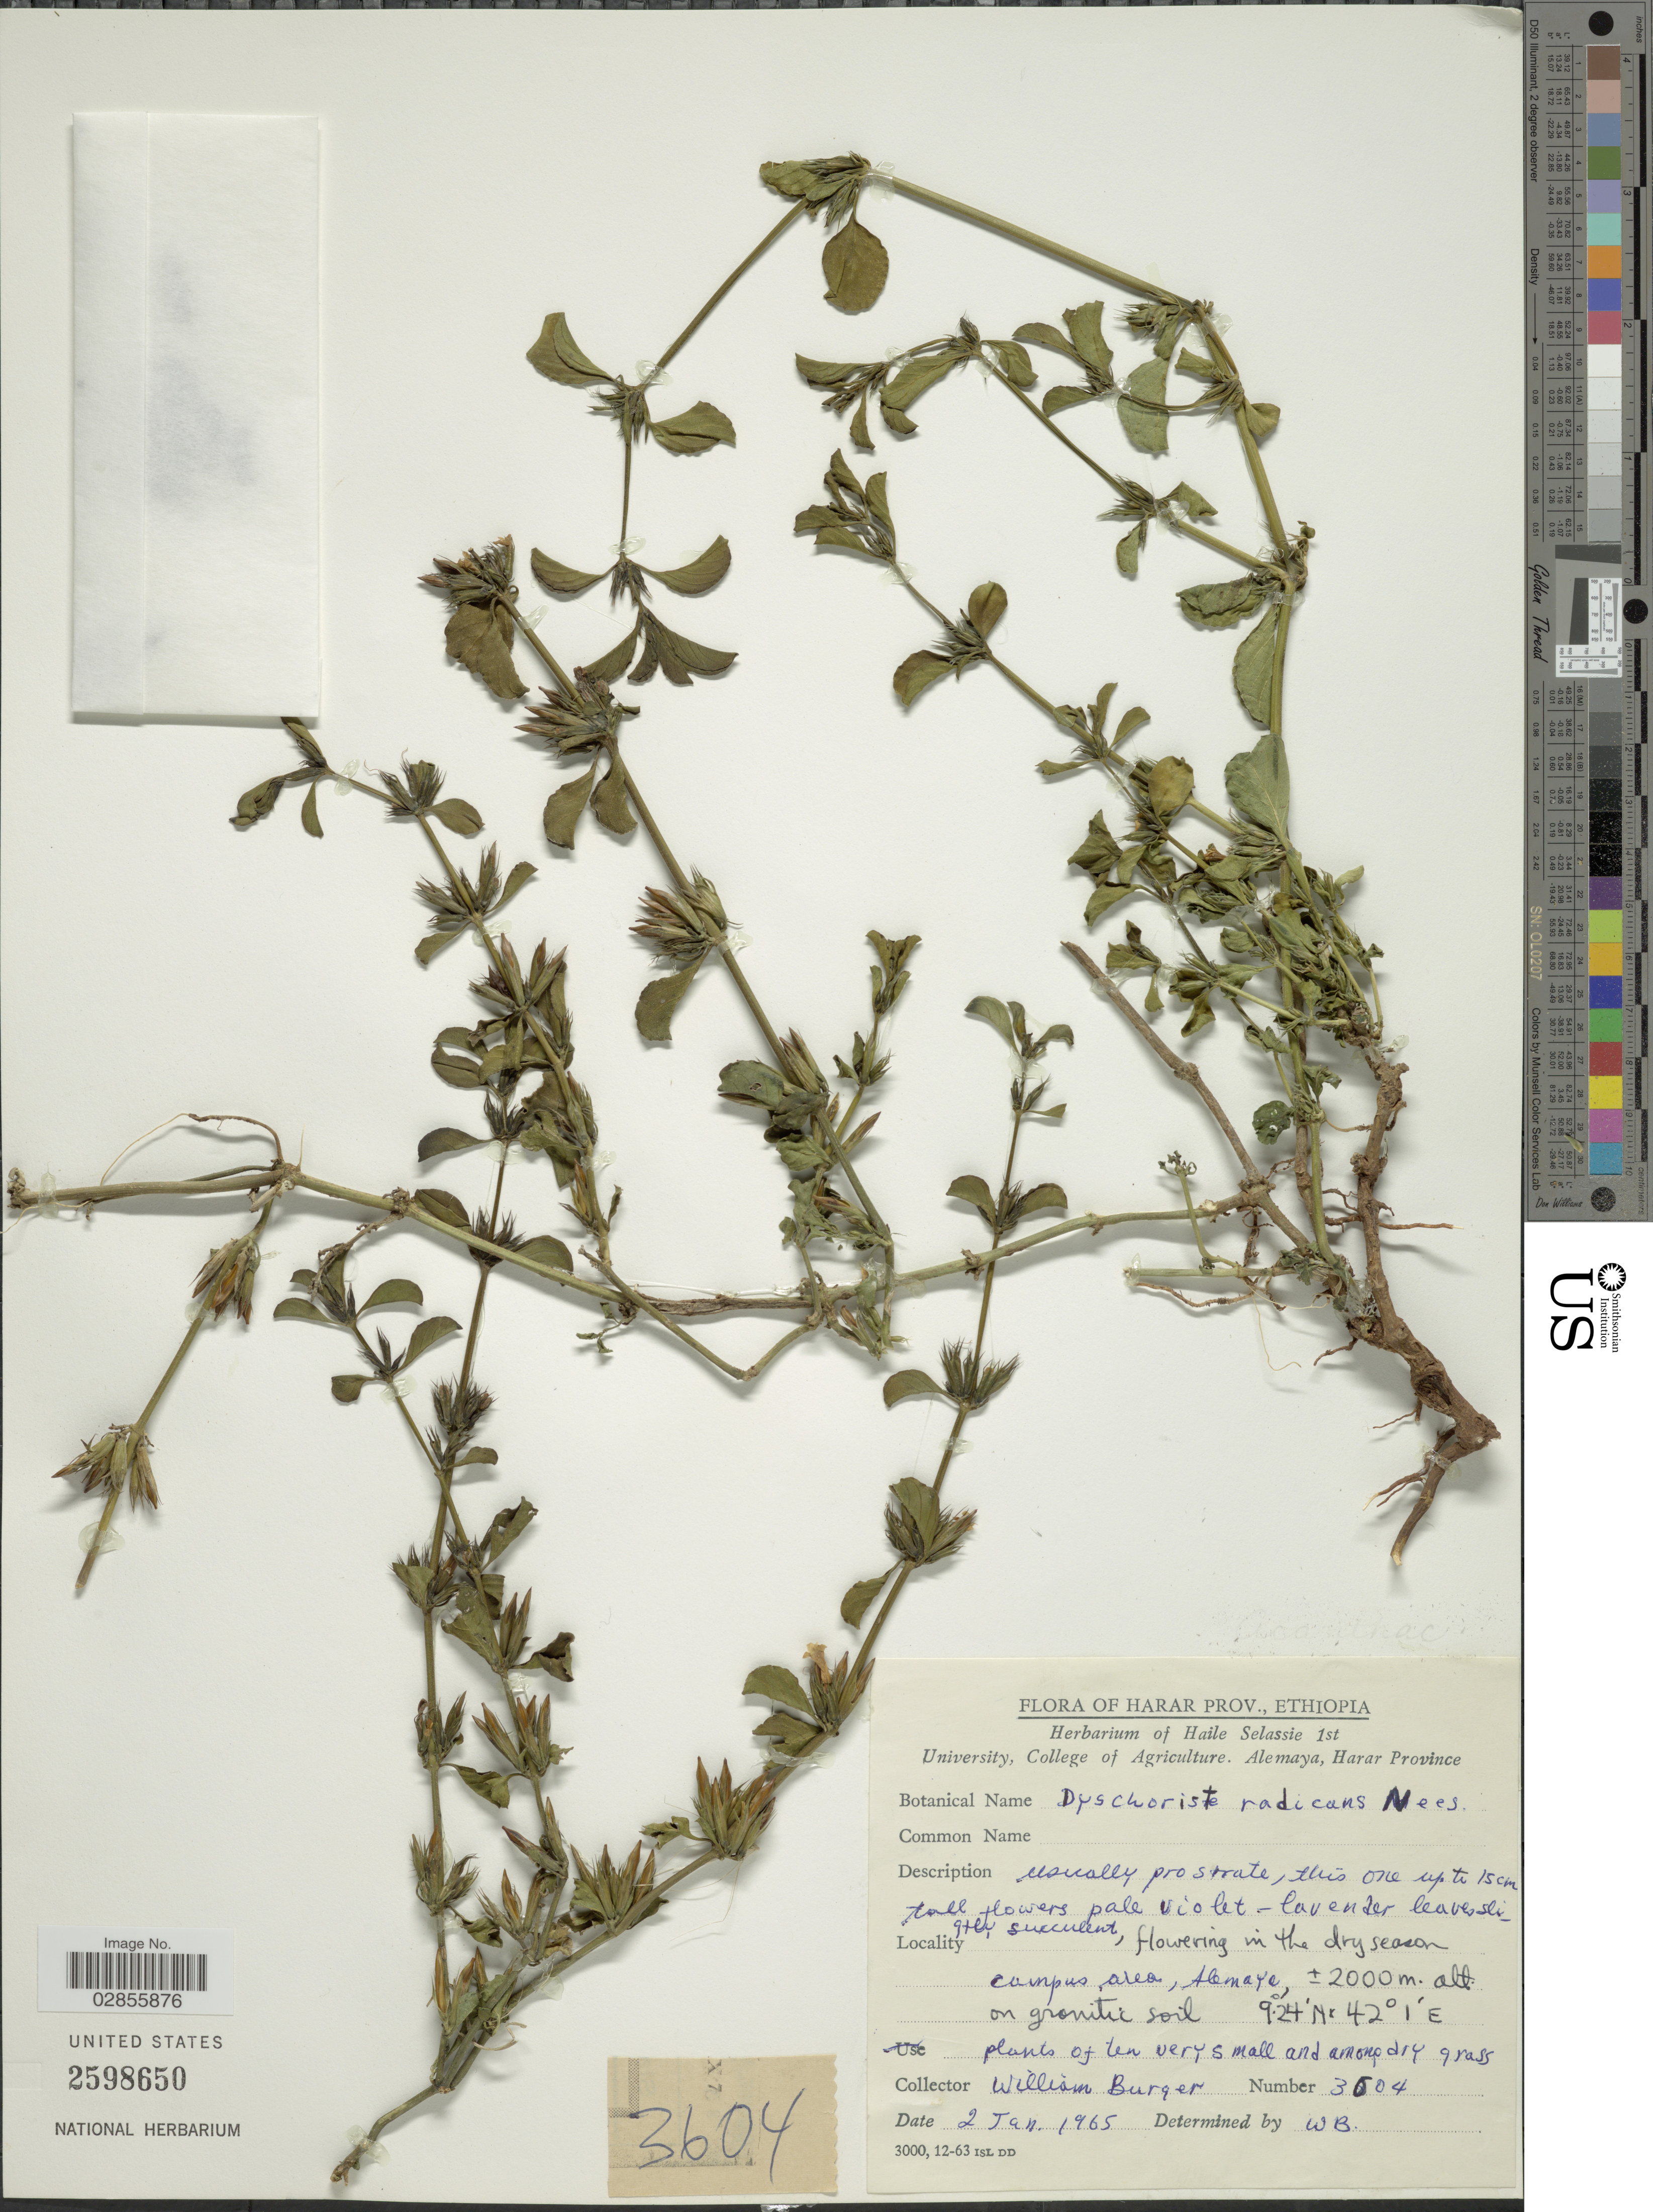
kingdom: Plantae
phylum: Tracheophyta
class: Magnoliopsida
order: Lamiales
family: Acanthaceae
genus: Dyschoriste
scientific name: Dyschoriste radicans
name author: (Hochst. ex A. Rich.) Nees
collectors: W. Burger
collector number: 3604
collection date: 1965-01-02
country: Ethiopia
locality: Harar Prov. Campus area, Alemaya.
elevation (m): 2000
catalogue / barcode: US 2598650